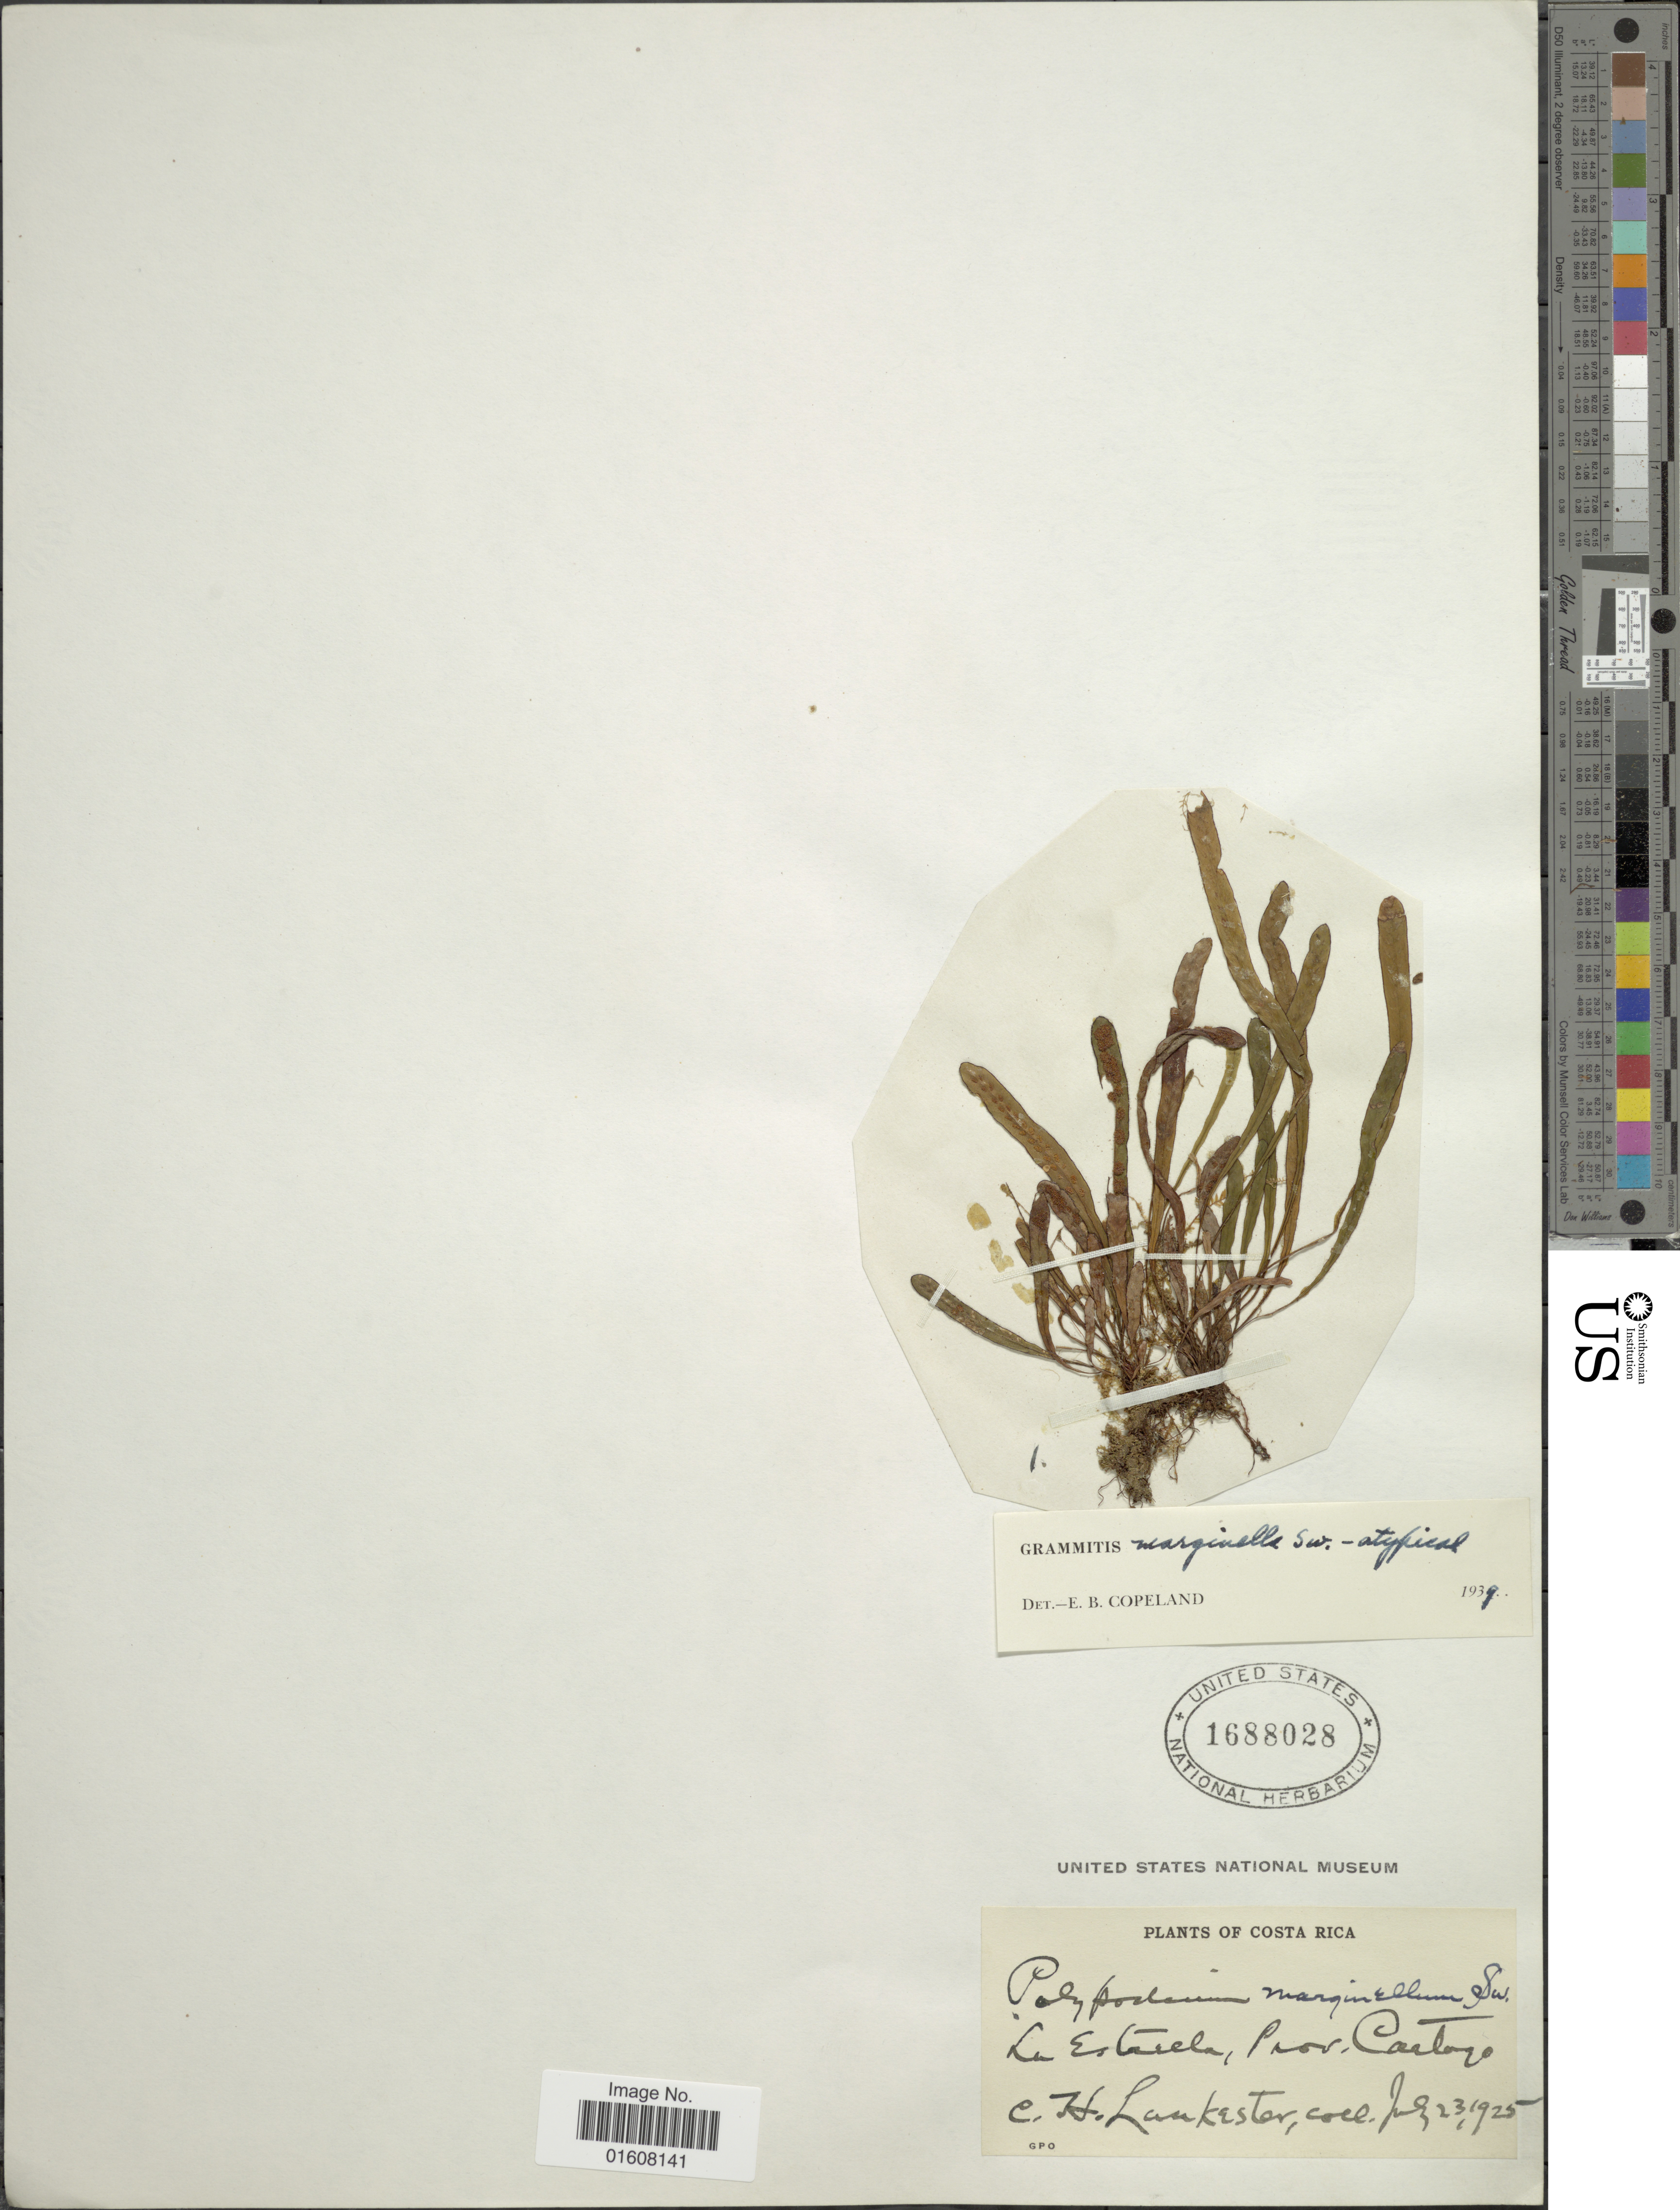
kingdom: Plantae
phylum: Tracheophyta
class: Polypodiopsida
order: Polypodiales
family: Polypodiaceae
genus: Grammitis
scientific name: Grammitis marginella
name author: (Sw.) Sw.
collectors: C. H. Lankester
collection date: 1925-07-23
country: Costa Rica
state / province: Cartago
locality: La Estacela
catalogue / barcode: US 1688028